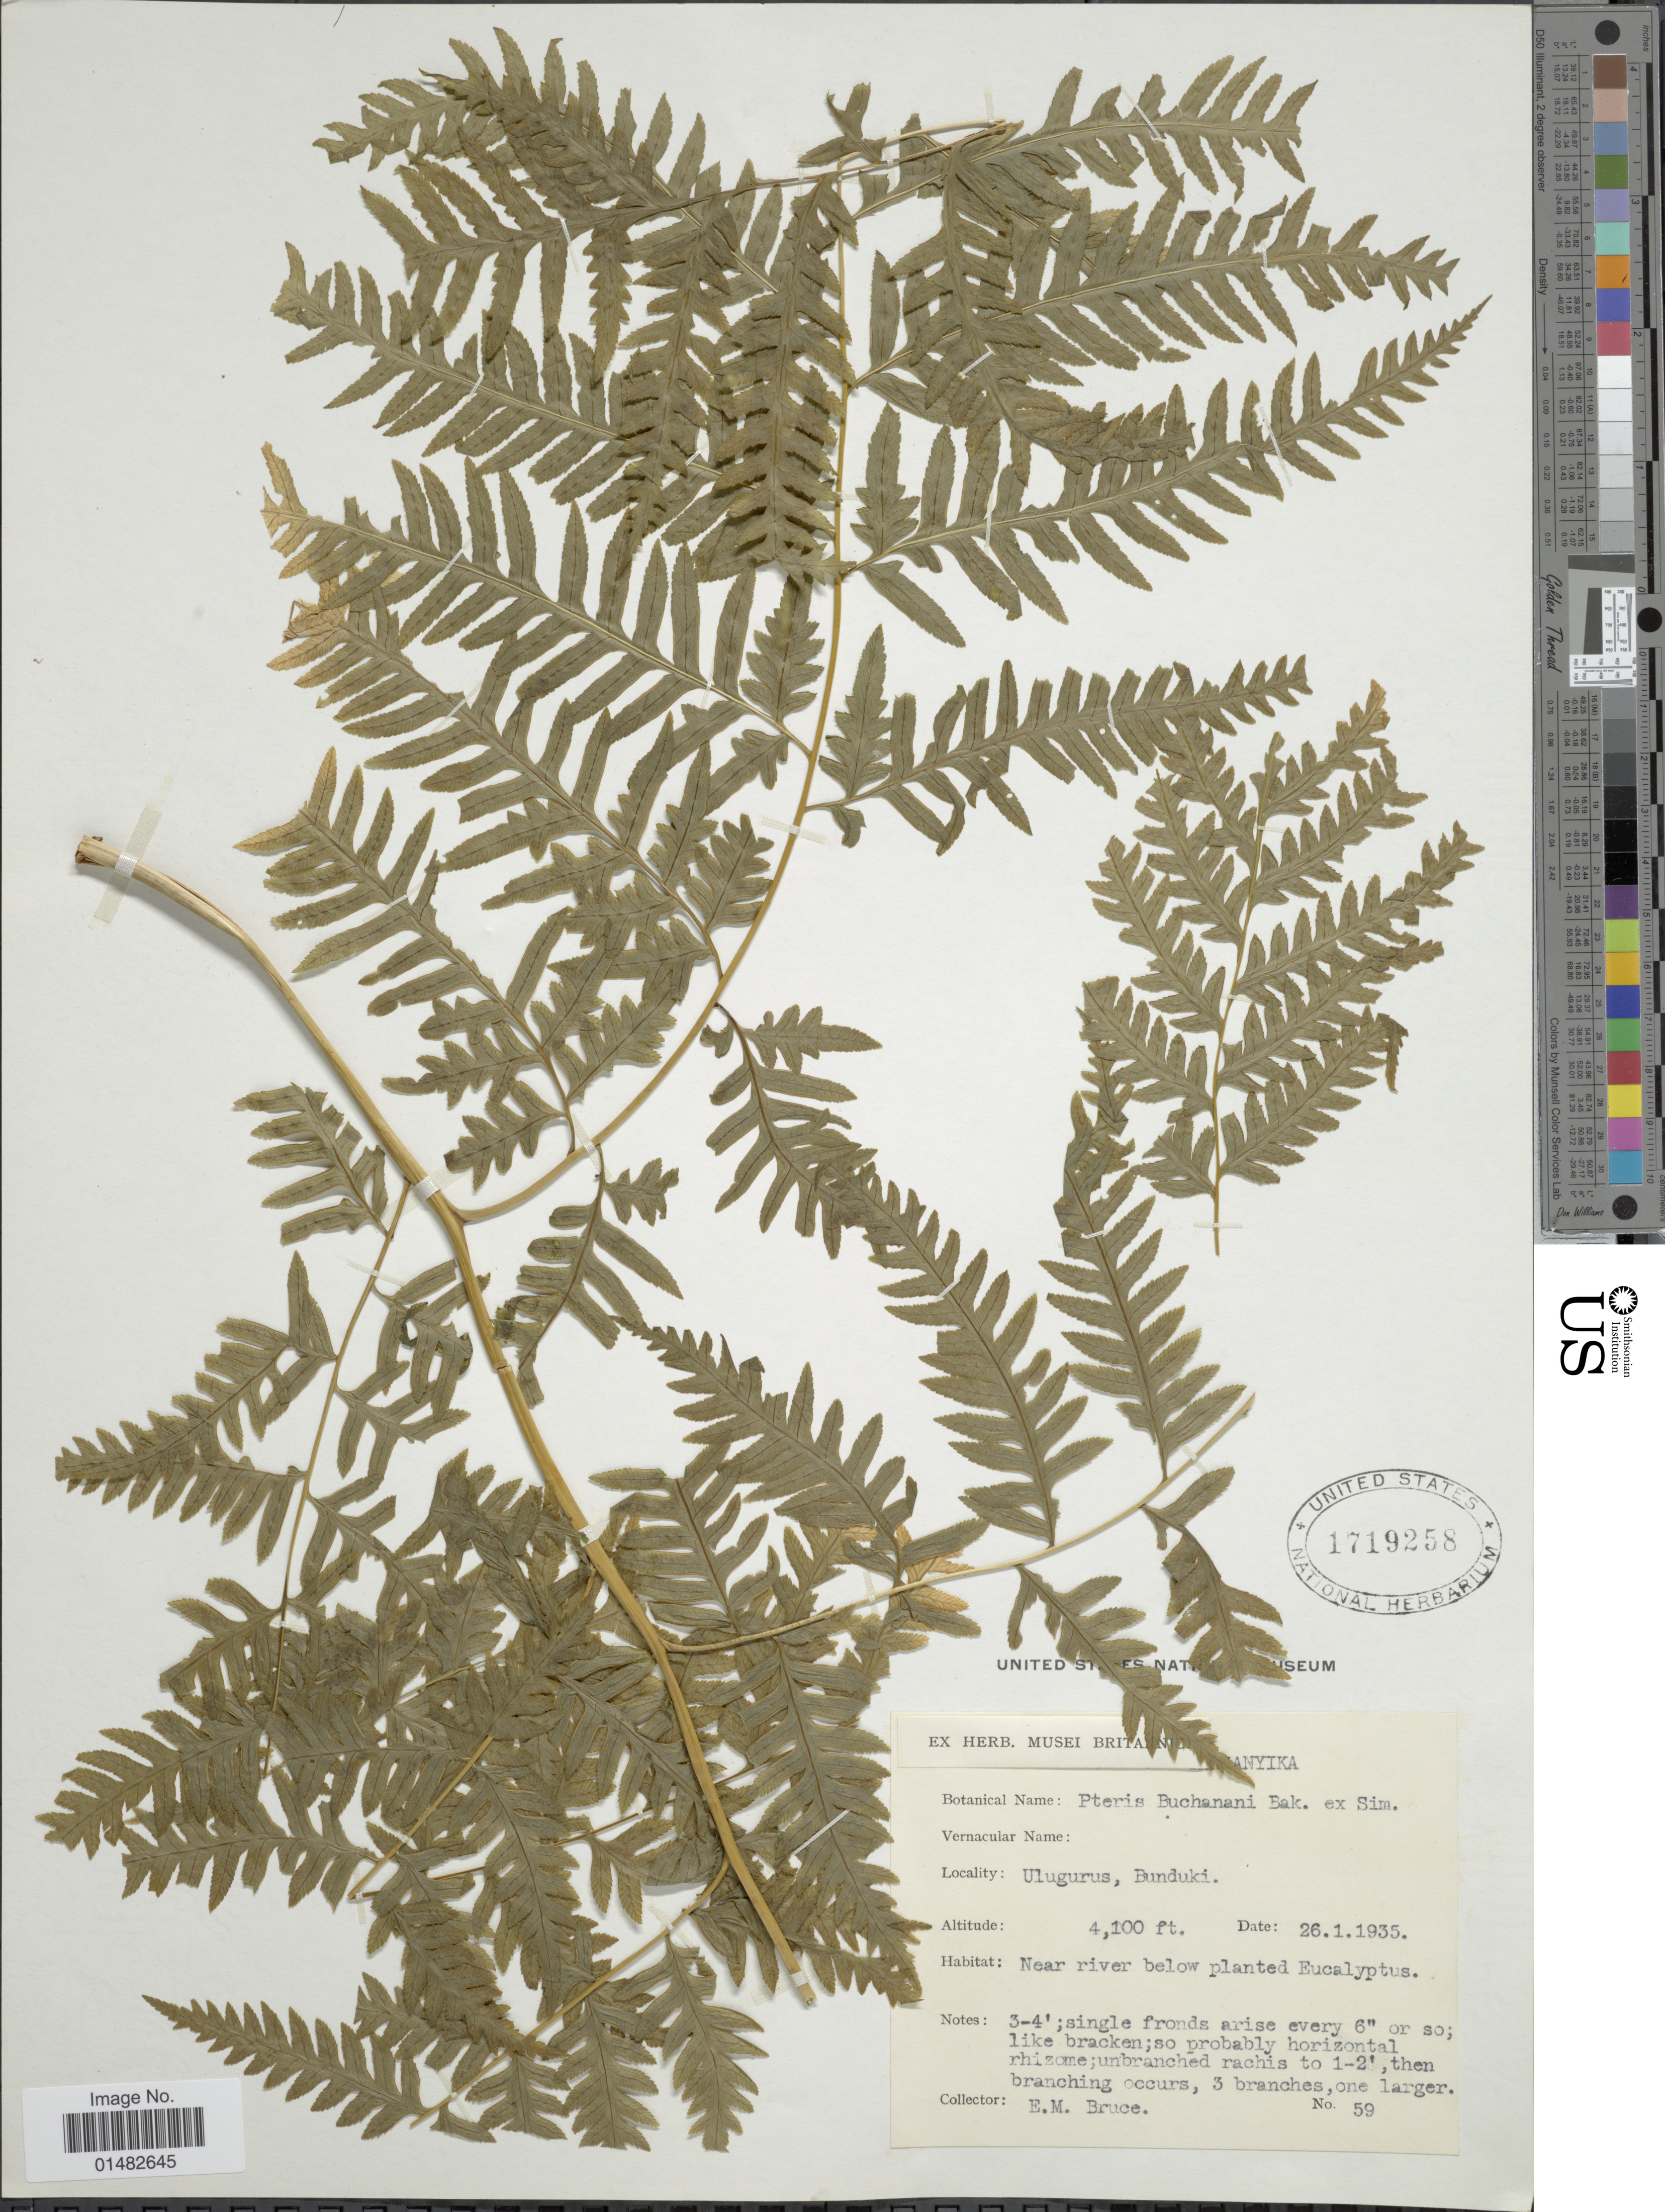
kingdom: Plantae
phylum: Tracheophyta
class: Polypodiopsida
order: Polypodiales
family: Pteridaceae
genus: Pteris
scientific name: Pteris buchananii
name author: Baker in Sim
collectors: E. Bruce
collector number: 59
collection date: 1935-01-26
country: Tanzania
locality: Tanganyika, Ulugurus, Bunduki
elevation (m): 1250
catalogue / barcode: US 1719258